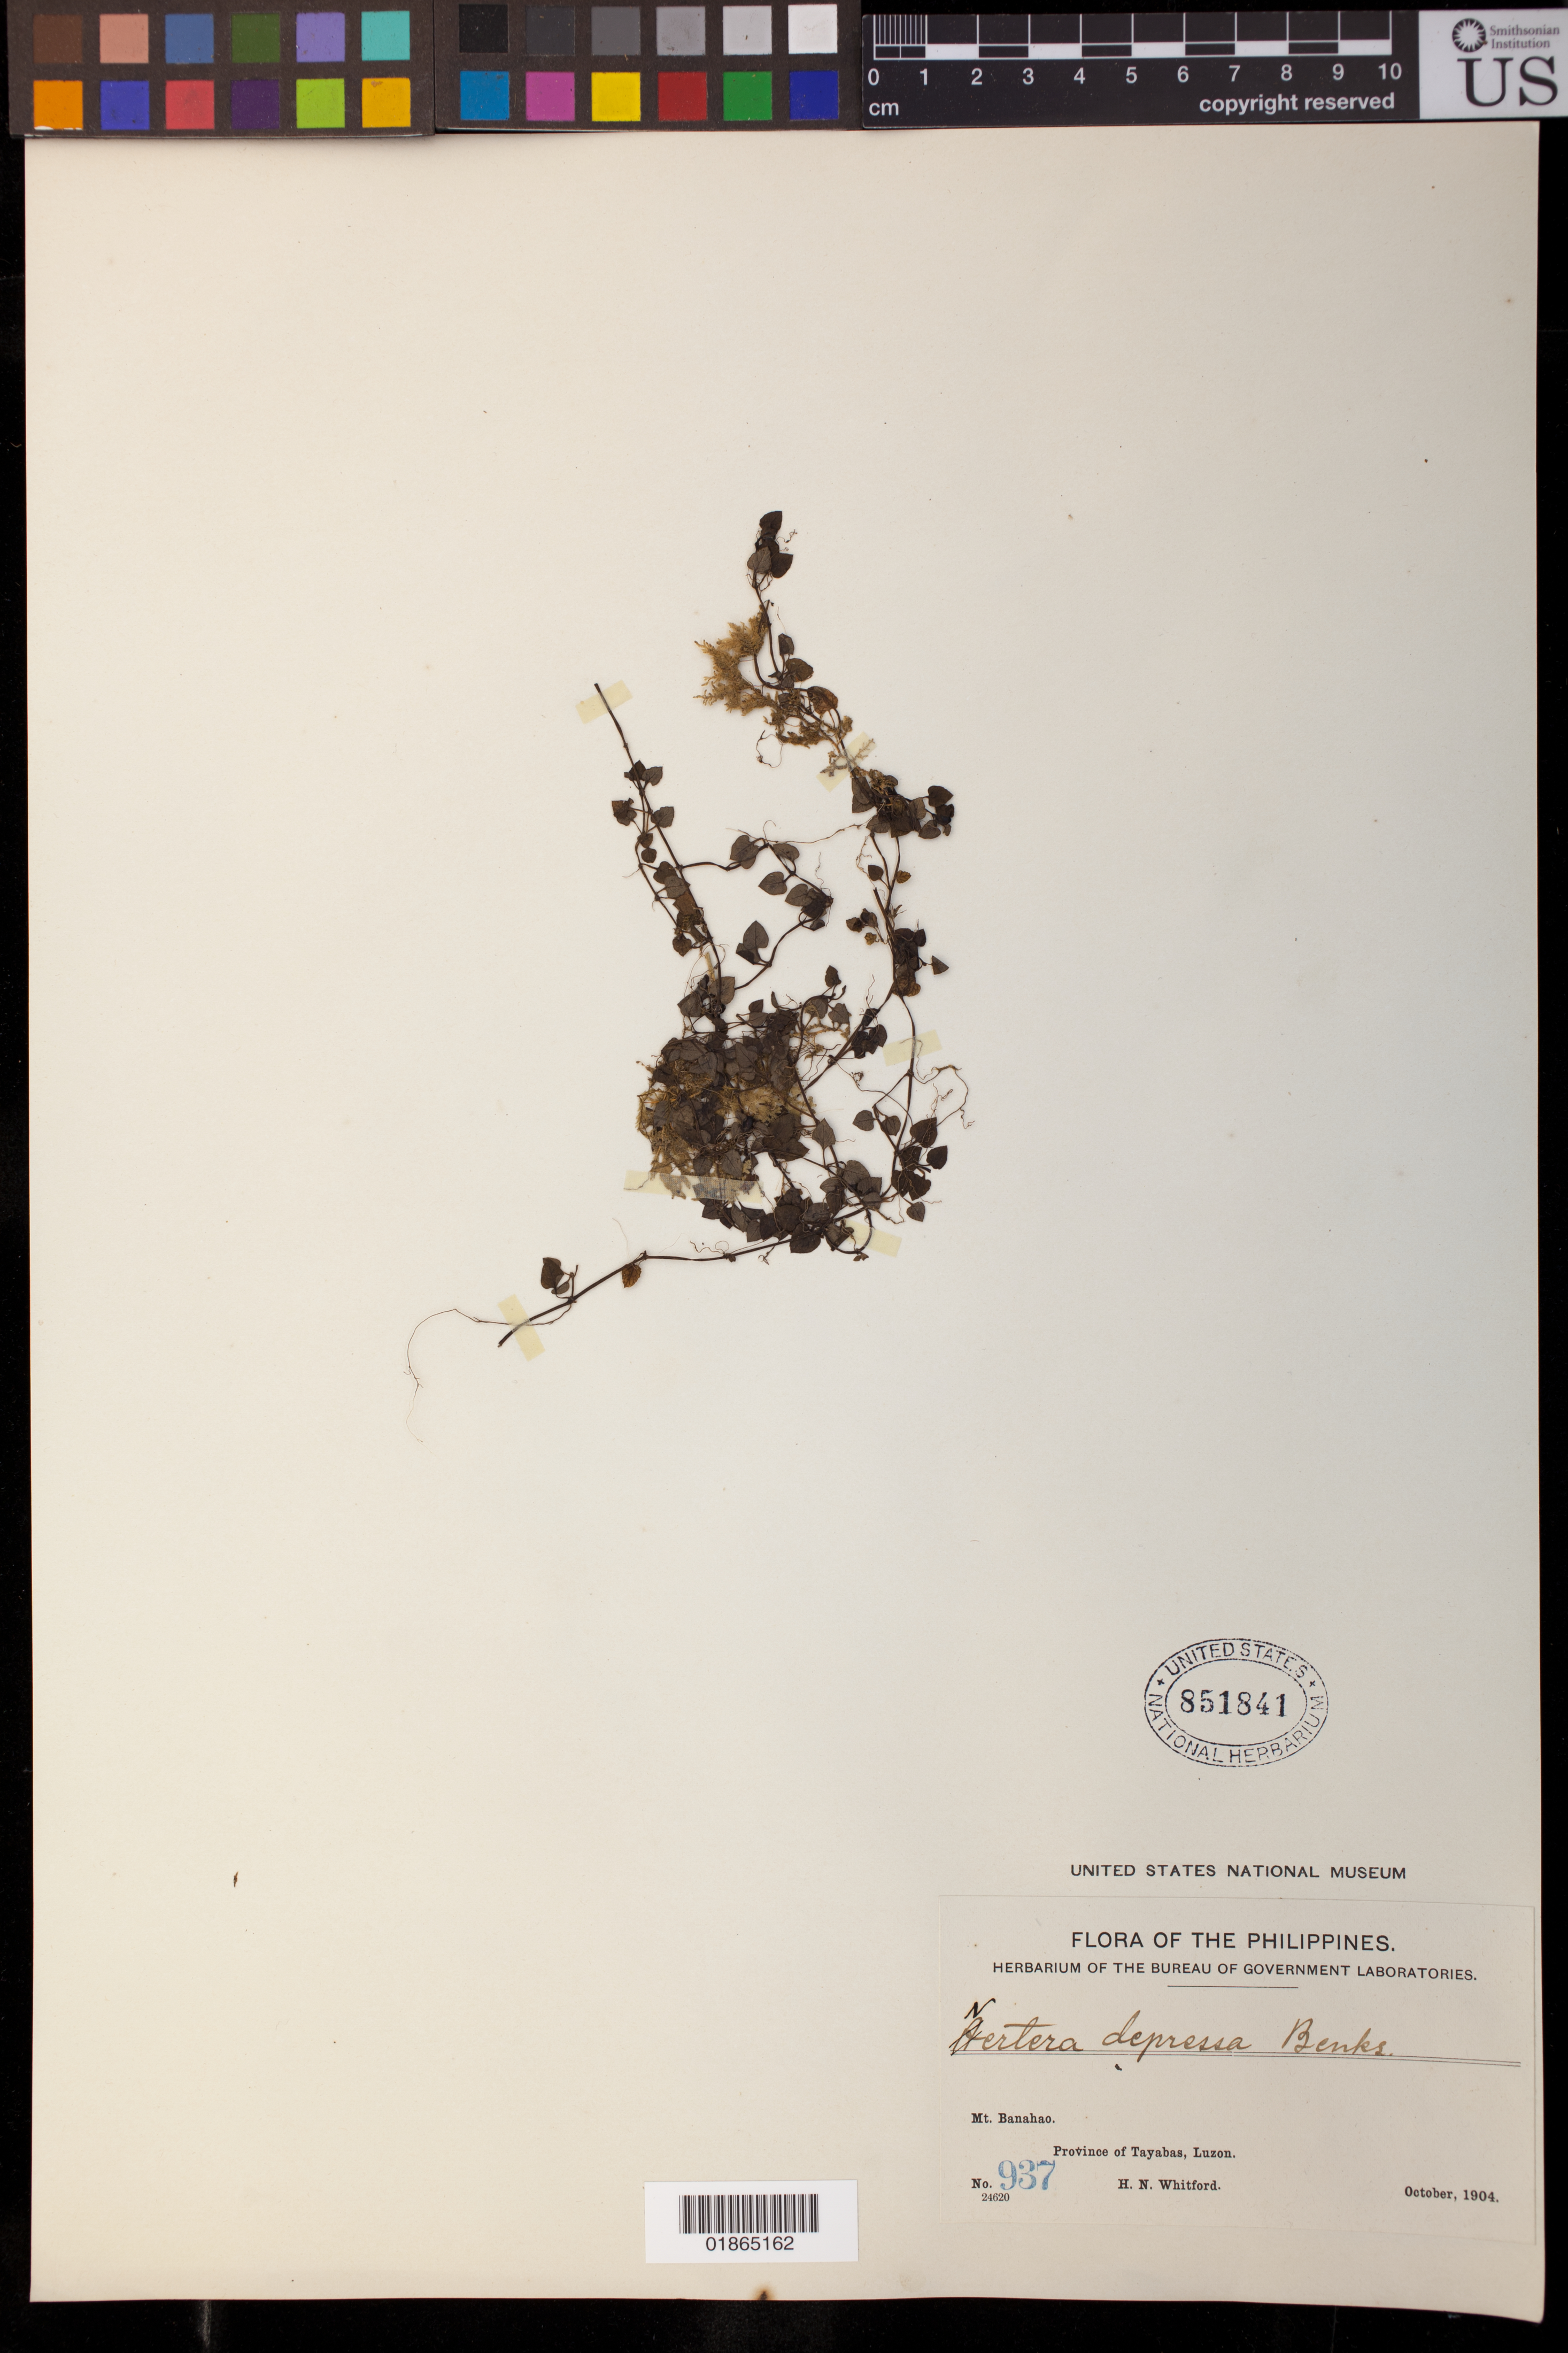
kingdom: Plantae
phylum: Tracheophyta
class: Magnoliopsida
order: Gentianales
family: Rubiaceae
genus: Nertera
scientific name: Nertera depressa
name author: Banks & Sol. ex Gaertn.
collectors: H. N. Whitford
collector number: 937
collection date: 1904-10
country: Philippines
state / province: Calabarzon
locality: M. Banahao, Province of Tayabas, Luzon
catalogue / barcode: US 851841